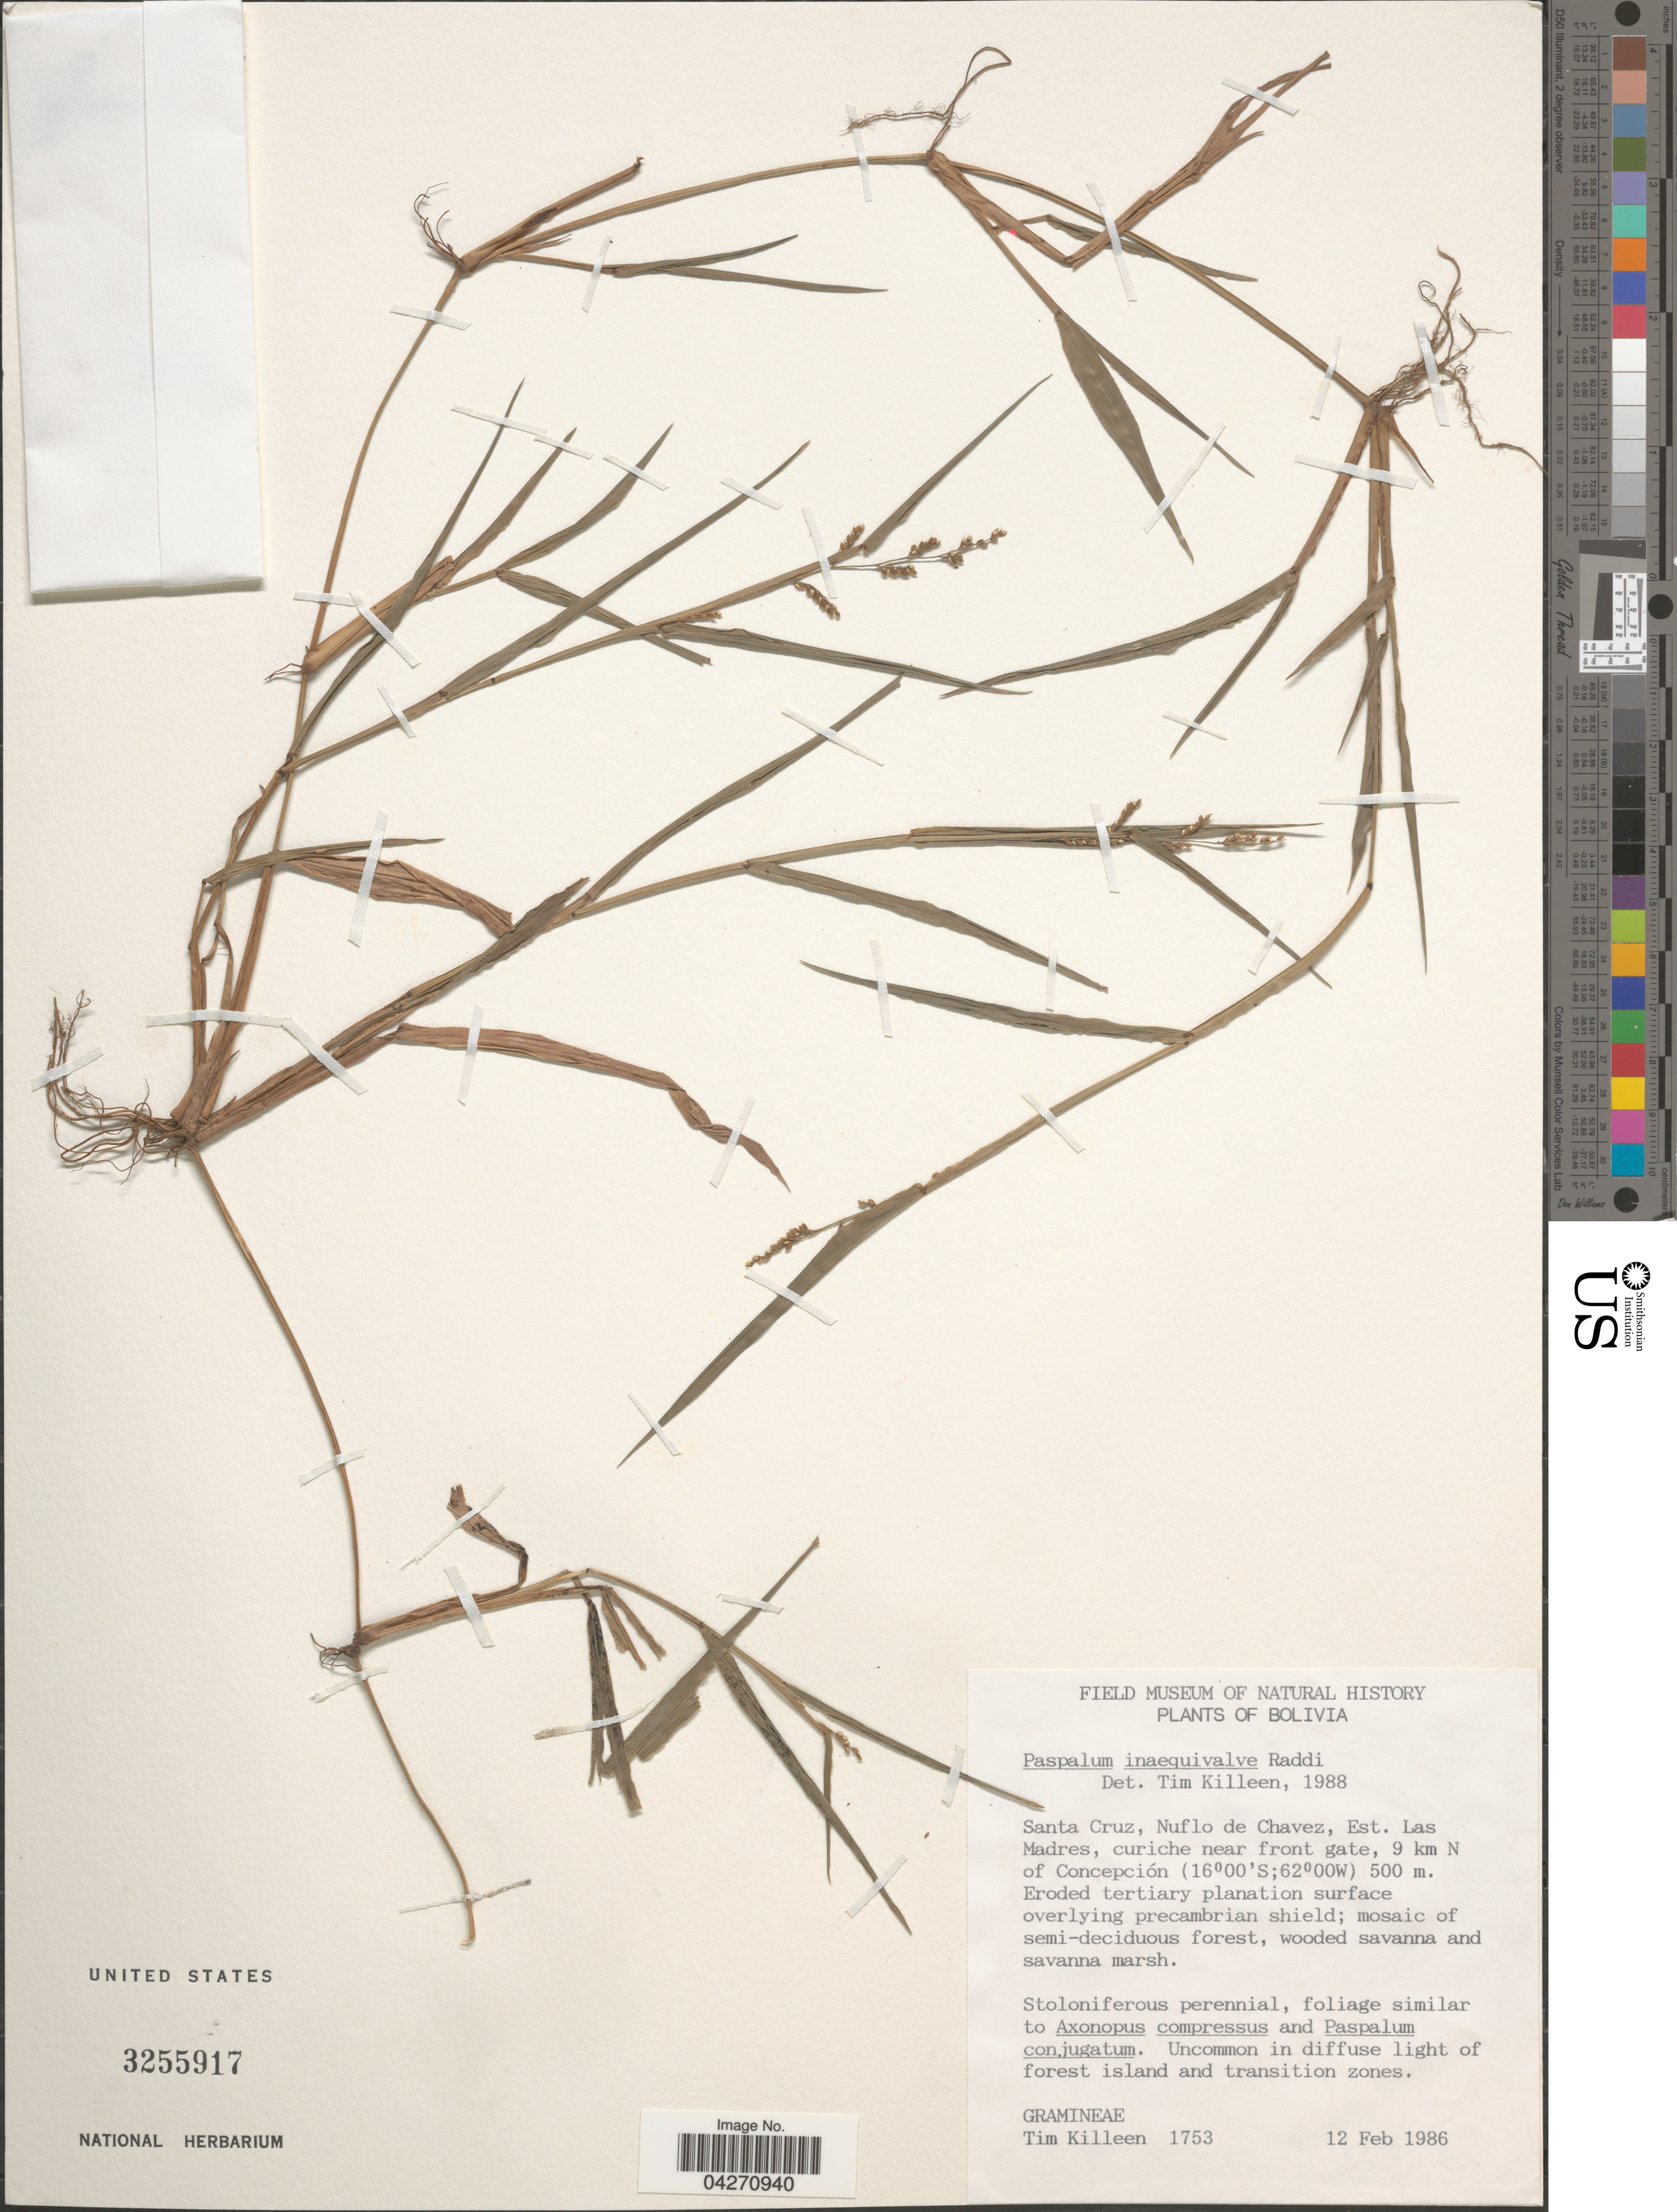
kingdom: Plantae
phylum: Tracheophyta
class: Liliopsida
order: Poales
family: Poaceae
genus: Paspalum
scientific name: Paspalum inaequivalve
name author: Raddi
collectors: T. J. Killeen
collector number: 1753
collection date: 1986-02-12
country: Bolivia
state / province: Santa Cruz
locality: Nuflo de Chavez, Est. Las Madres, curiche near front gate, 9 km N of Concepción.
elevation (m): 500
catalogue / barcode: US 3255917